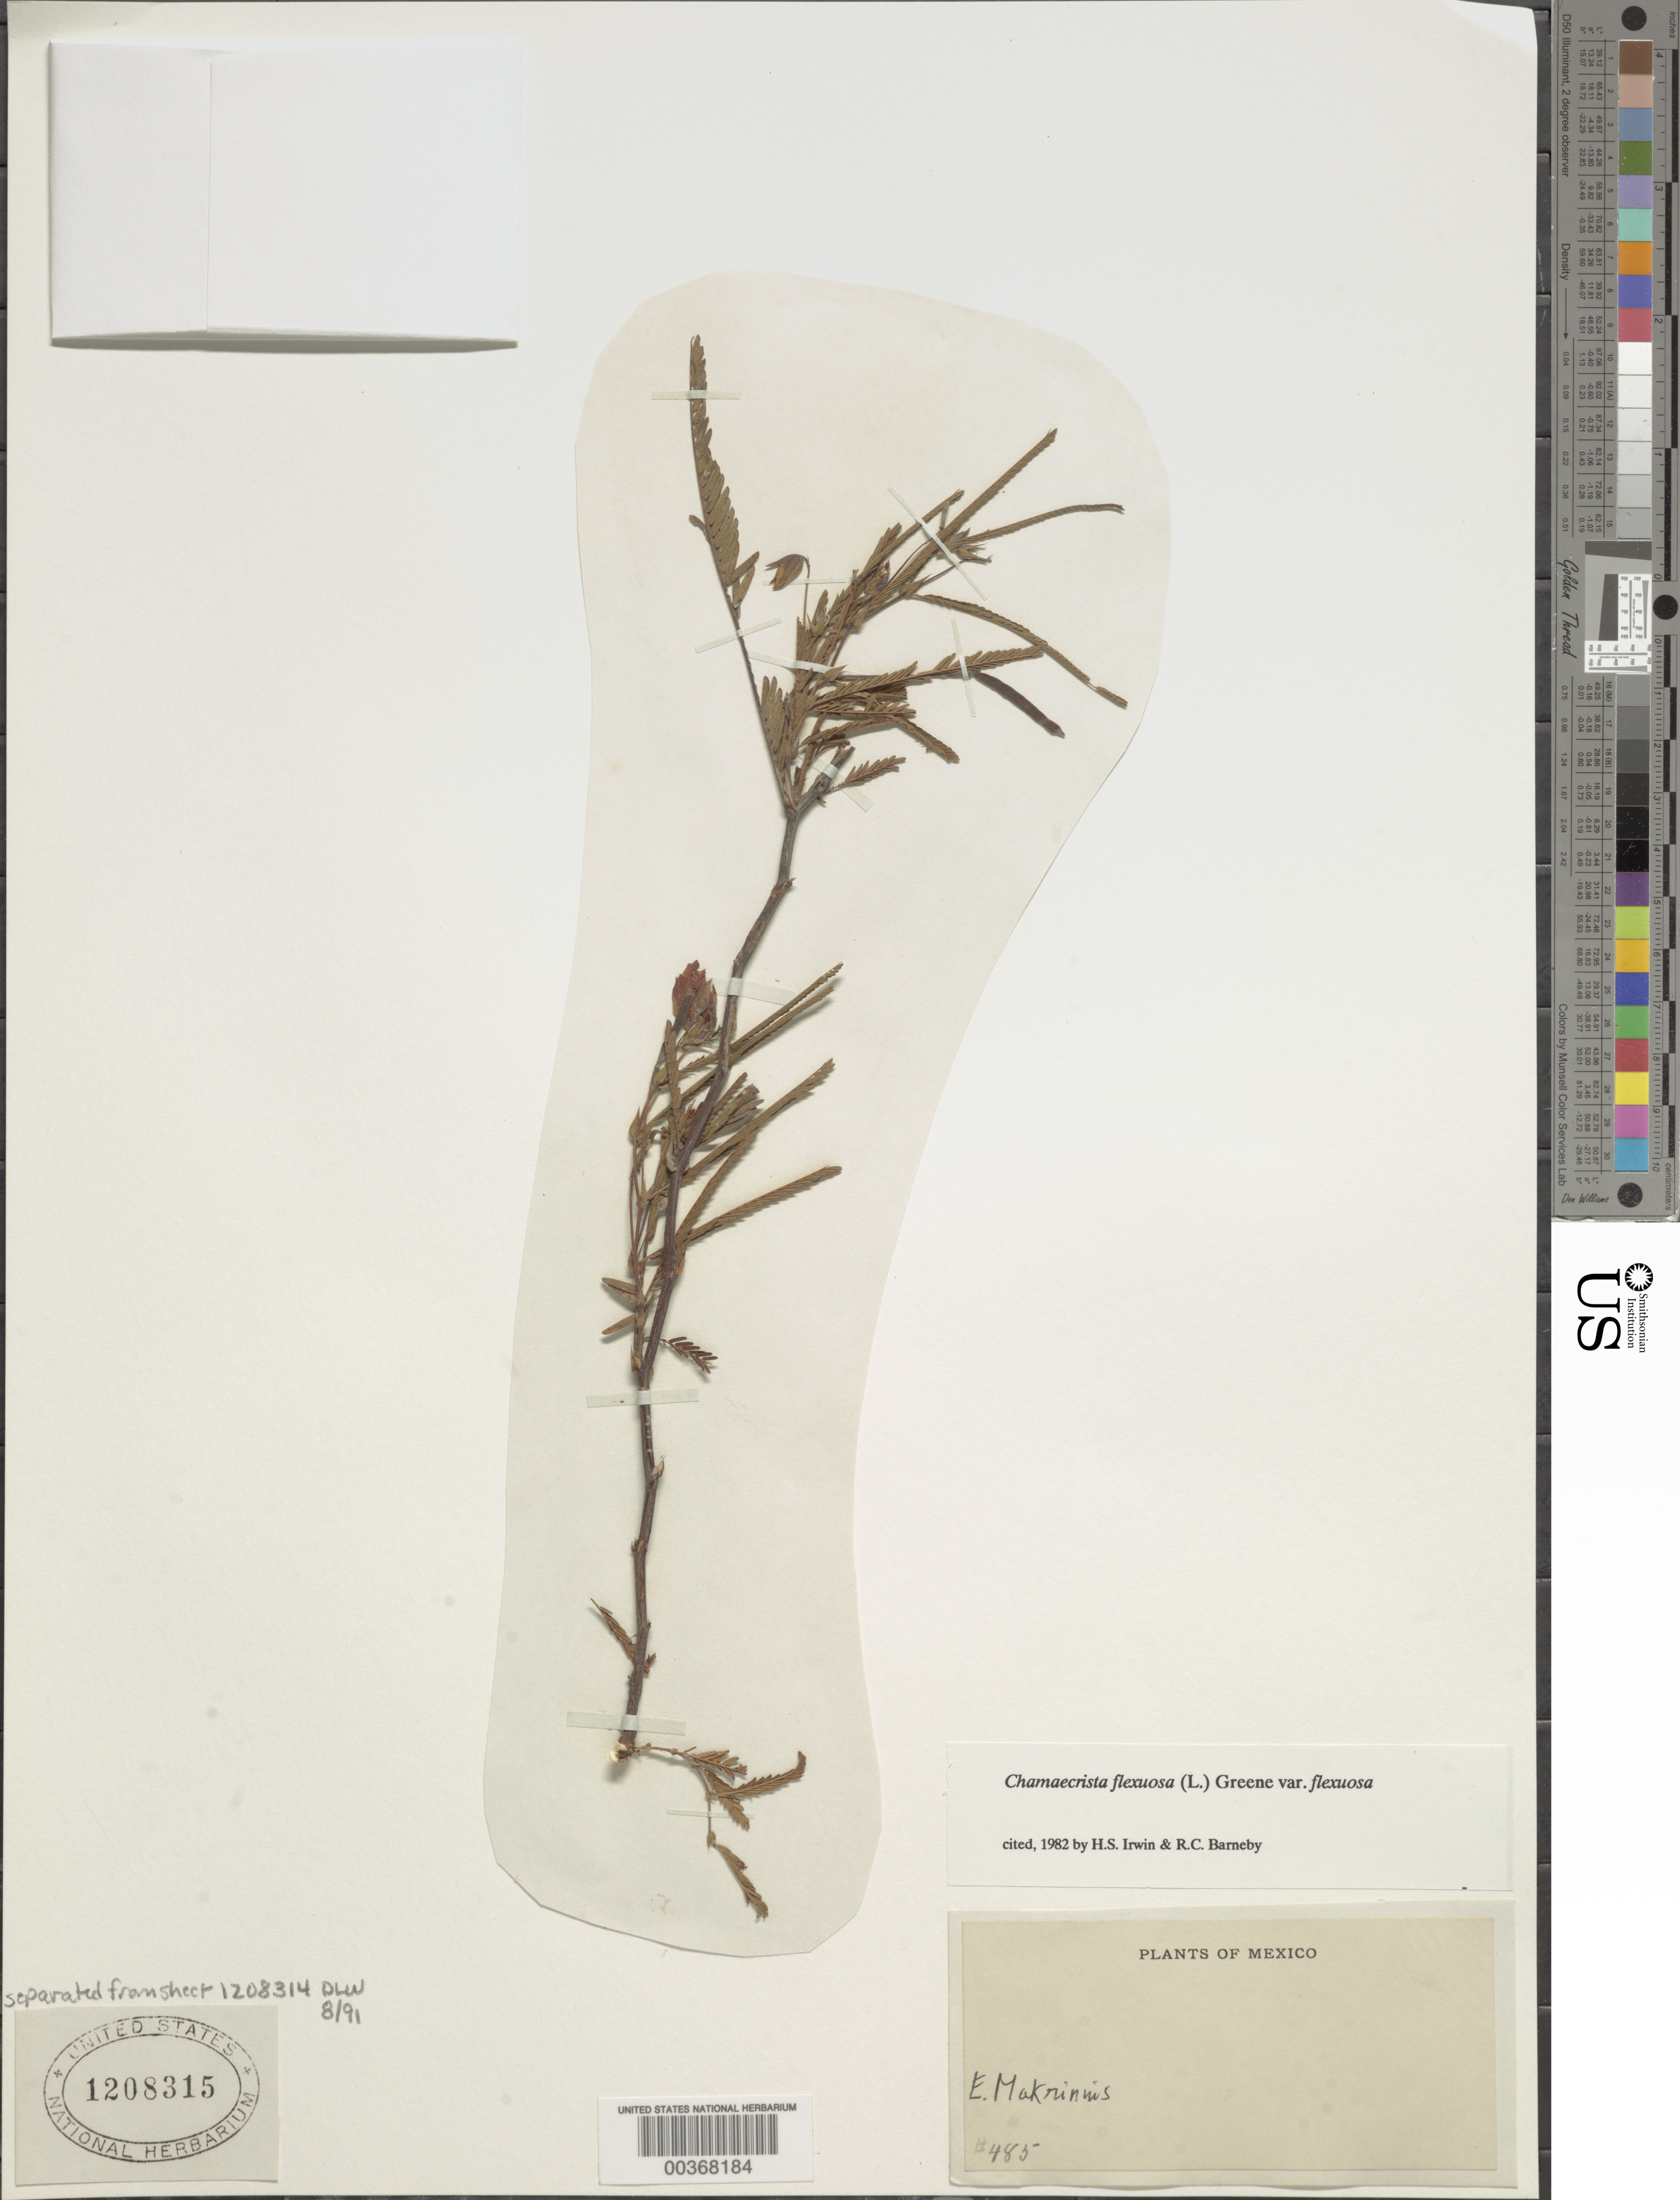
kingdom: Plantae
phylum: Tracheophyta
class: Magnoliopsida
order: Fabales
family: Fabaceae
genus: Chamaecrista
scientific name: Chamaecrista flexuosa var. flexuosa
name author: (L.) Greene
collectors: E. Makrinius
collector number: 485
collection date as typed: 07 Mar 1925 or 03 Jul 1925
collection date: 1925-03-07 or 1925-07-03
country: Mexico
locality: Chacalapa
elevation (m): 350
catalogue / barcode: US 1208315